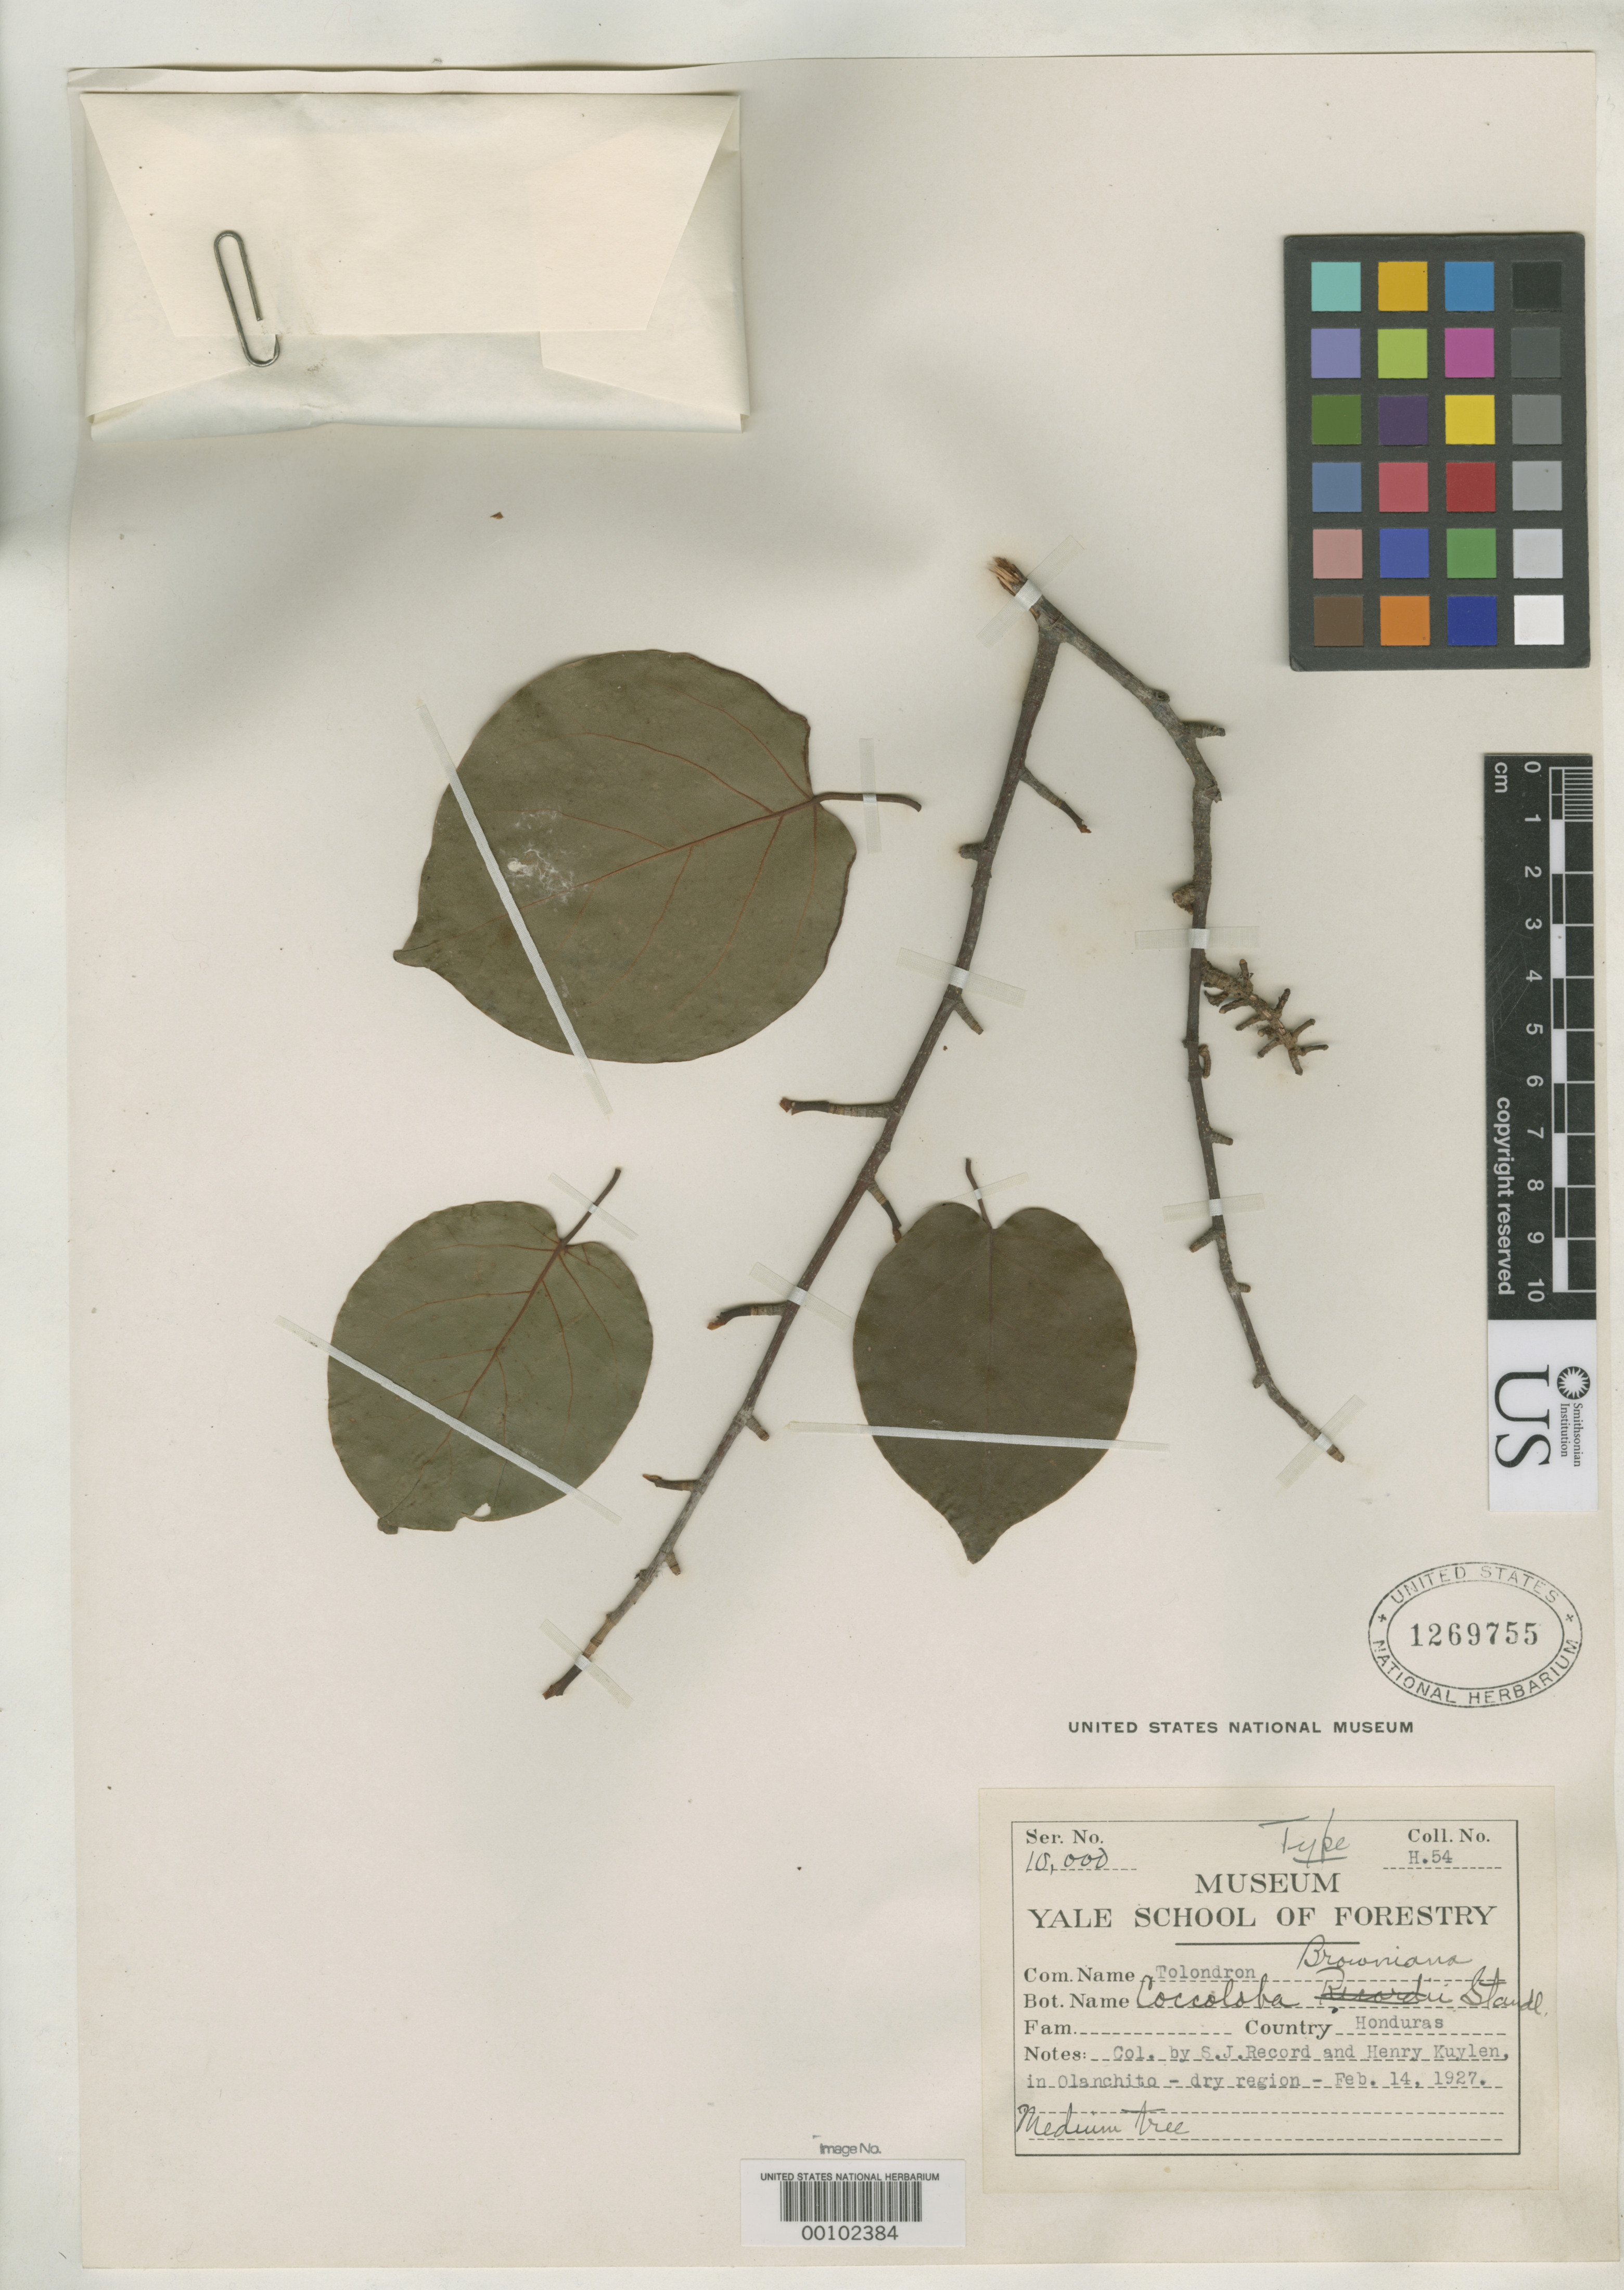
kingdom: Plantae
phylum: Tracheophyta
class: Magnoliopsida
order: Caryophyllales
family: Polygonaceae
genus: Coccoloba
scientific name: Coccoloba browniana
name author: Standl.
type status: Holotype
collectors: S. J. Record & H. Kuylen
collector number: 1454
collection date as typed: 14 Feb 1927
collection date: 1927-02-14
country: Honduras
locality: Region of Olanchito.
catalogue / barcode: US 1269755